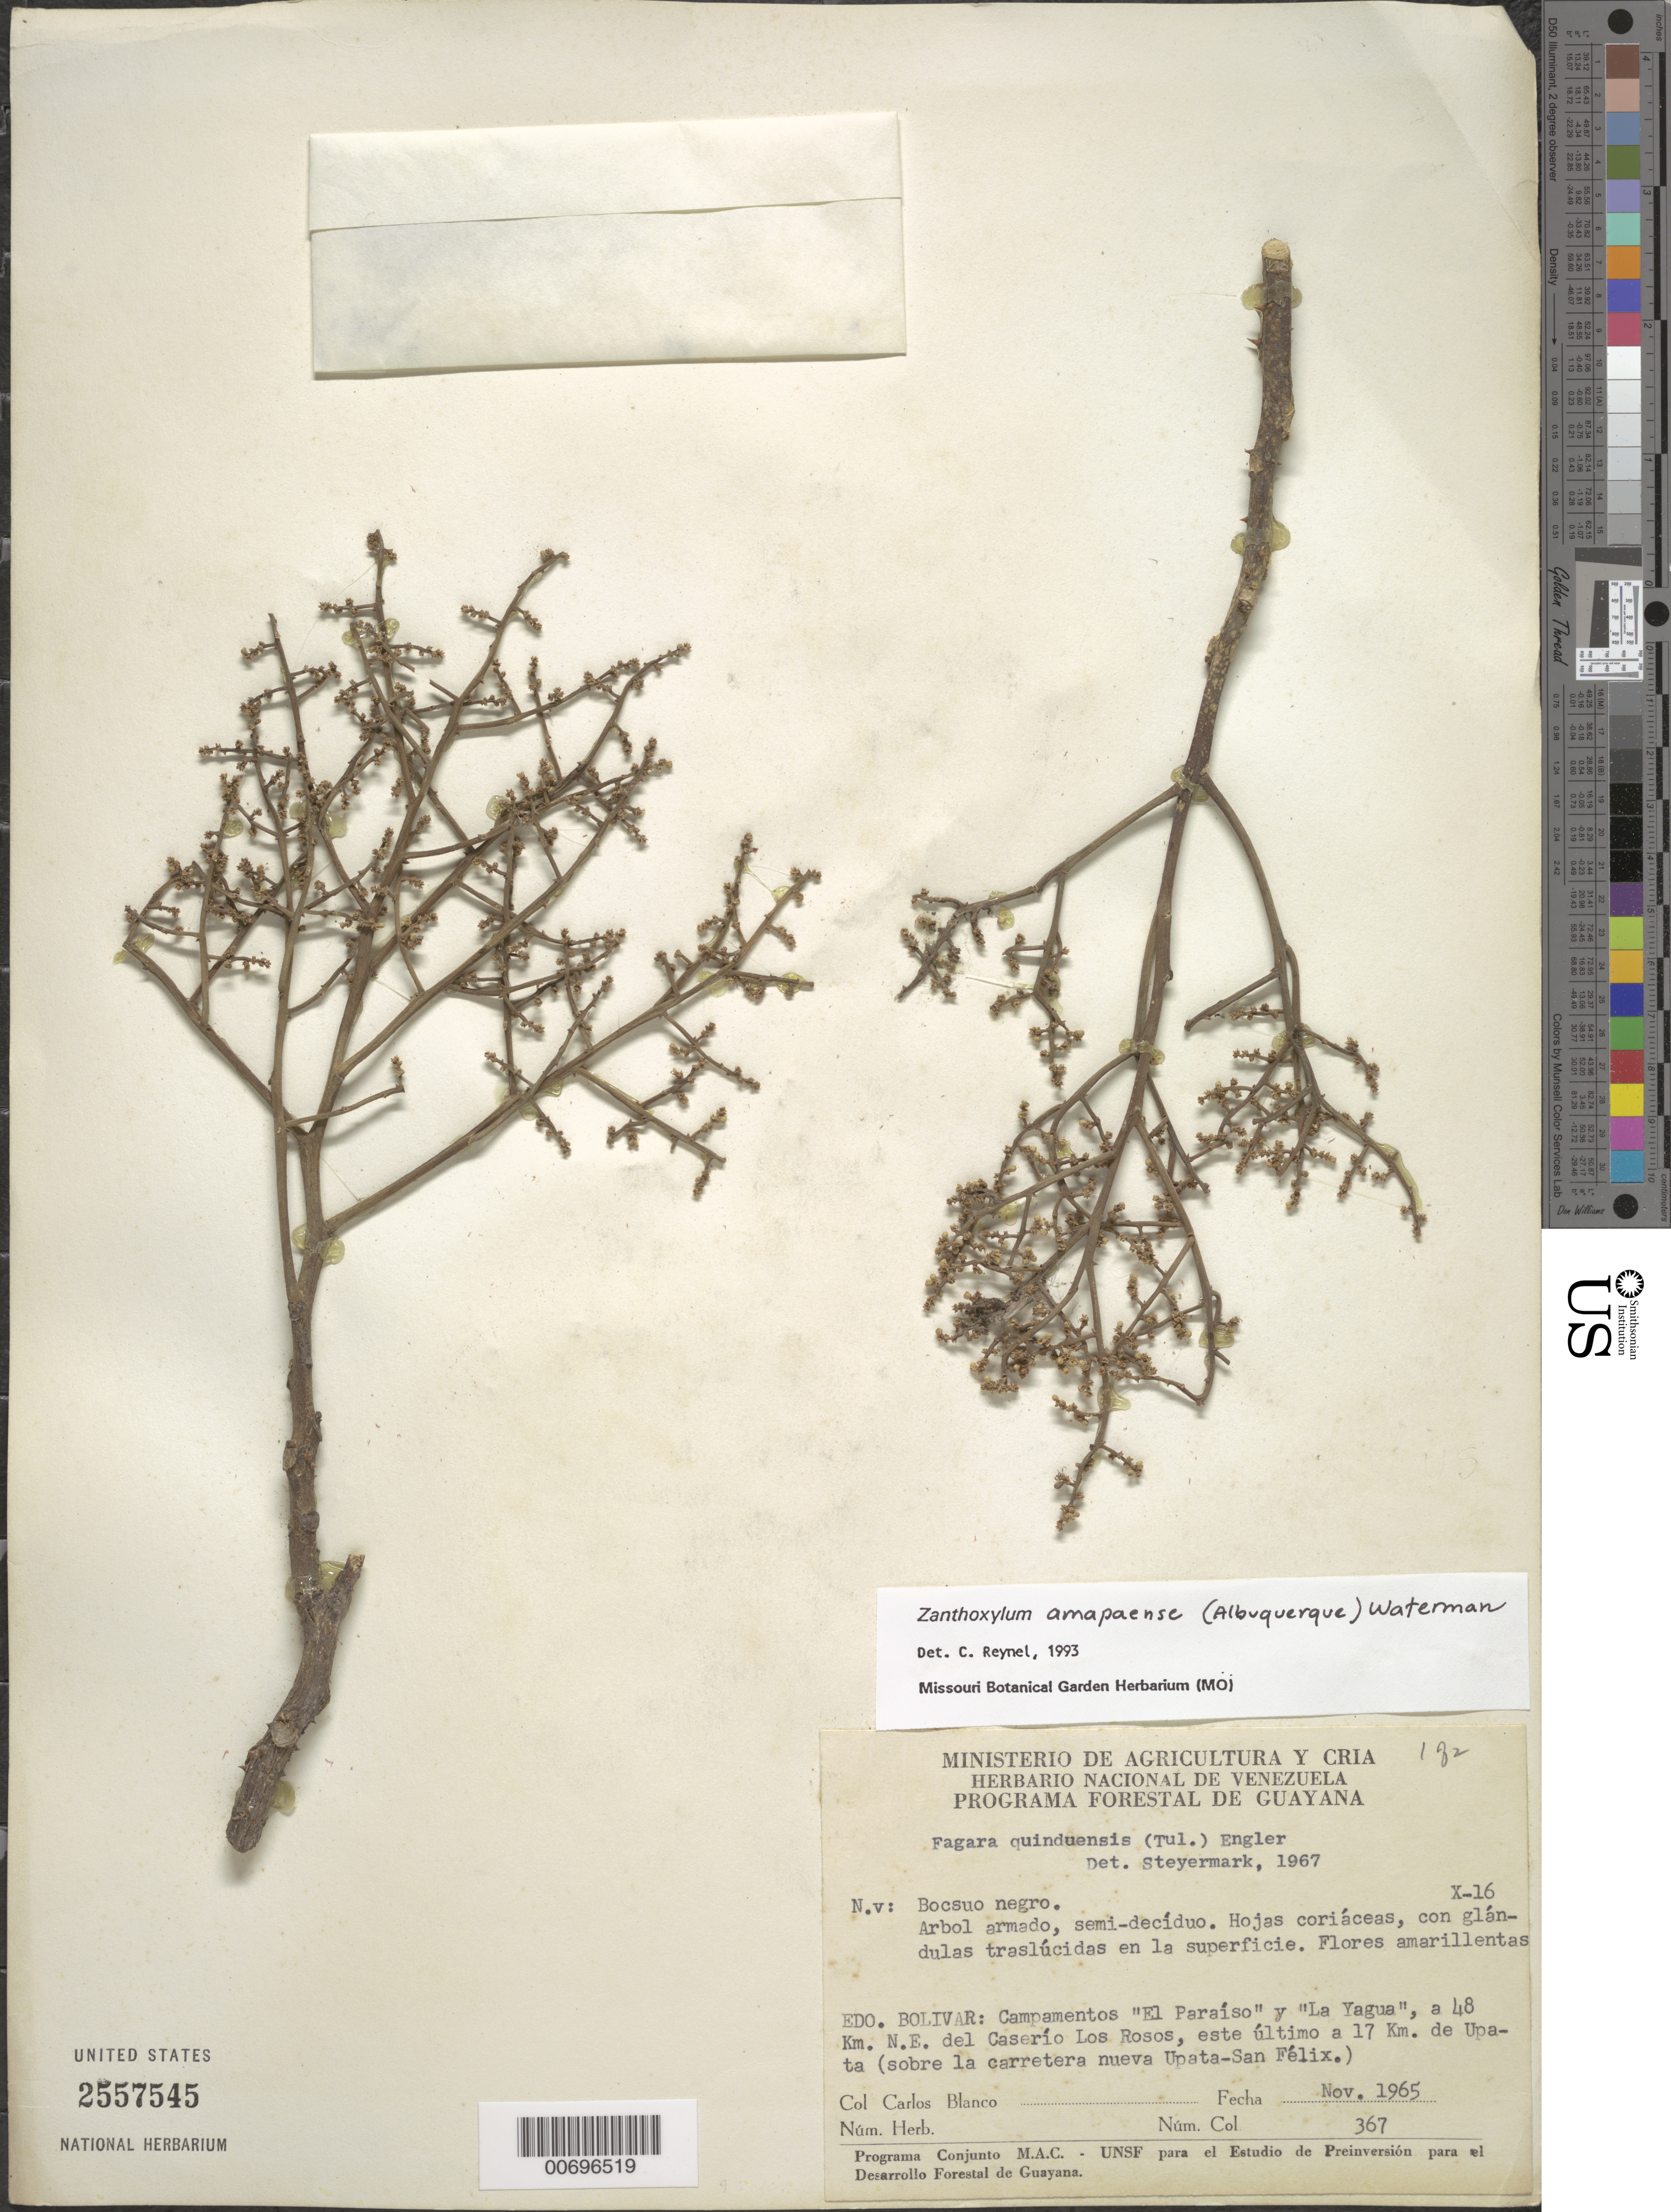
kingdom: Plantae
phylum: Tracheophyta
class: Magnoliopsida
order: Sapindales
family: Rutaceae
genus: Zanthoxylum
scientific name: Zanthoxylum amapaense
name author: (Albuq.) P.G. Waterman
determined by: Reynel, Carlos A., (MO), Missouri Botanical Garden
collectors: C. A. Blanco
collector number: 367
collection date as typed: Nov-65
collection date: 1965-11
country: Venezuela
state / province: Bolívar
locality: Campamentos "El Paraiso" y "La Yagua", a 48 km NE del caserío Los Rosos, este ultimo a 17 km de Upata (sobre la carretera nueva Upata-San Felix).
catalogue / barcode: US 2557545